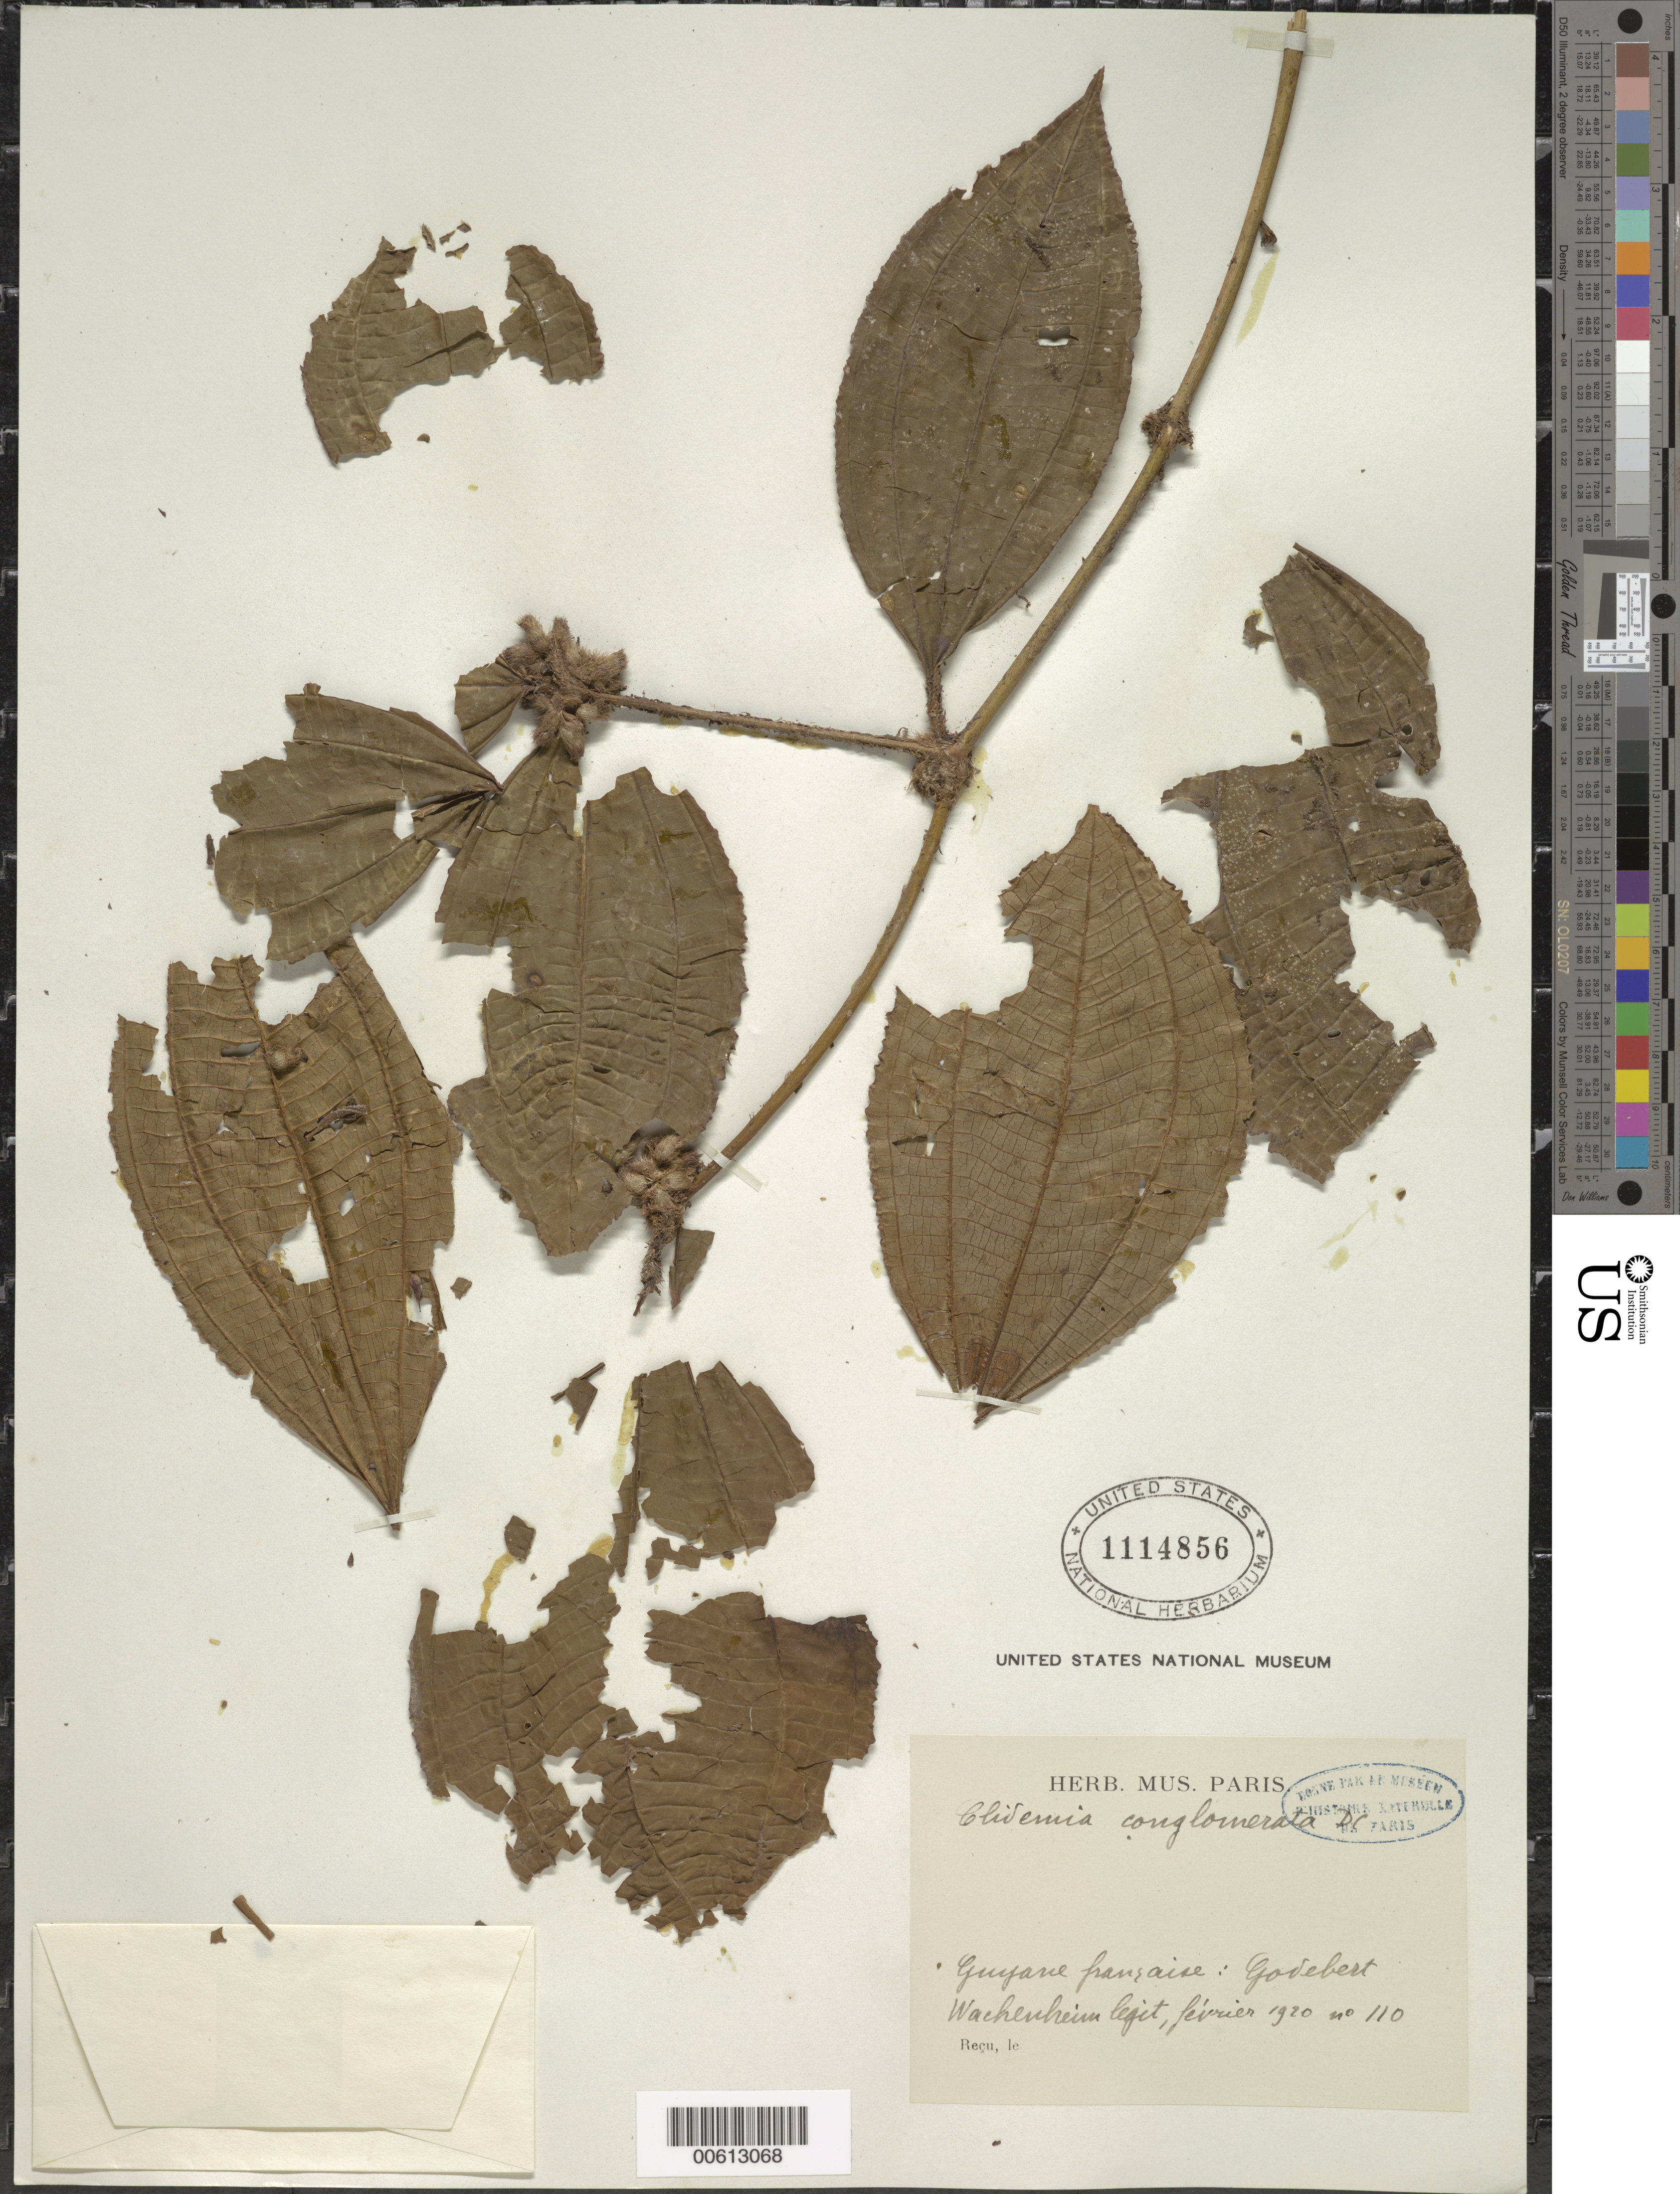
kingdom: Plantae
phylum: Tracheophyta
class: Magnoliopsida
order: Myrtales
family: Melastomataceae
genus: Clidemia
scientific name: Clidemia conglomerata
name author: DC.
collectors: G. Wachenheim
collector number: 110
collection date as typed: Feb-20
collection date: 1920-02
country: French Guiana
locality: Godebert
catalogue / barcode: US 1114856